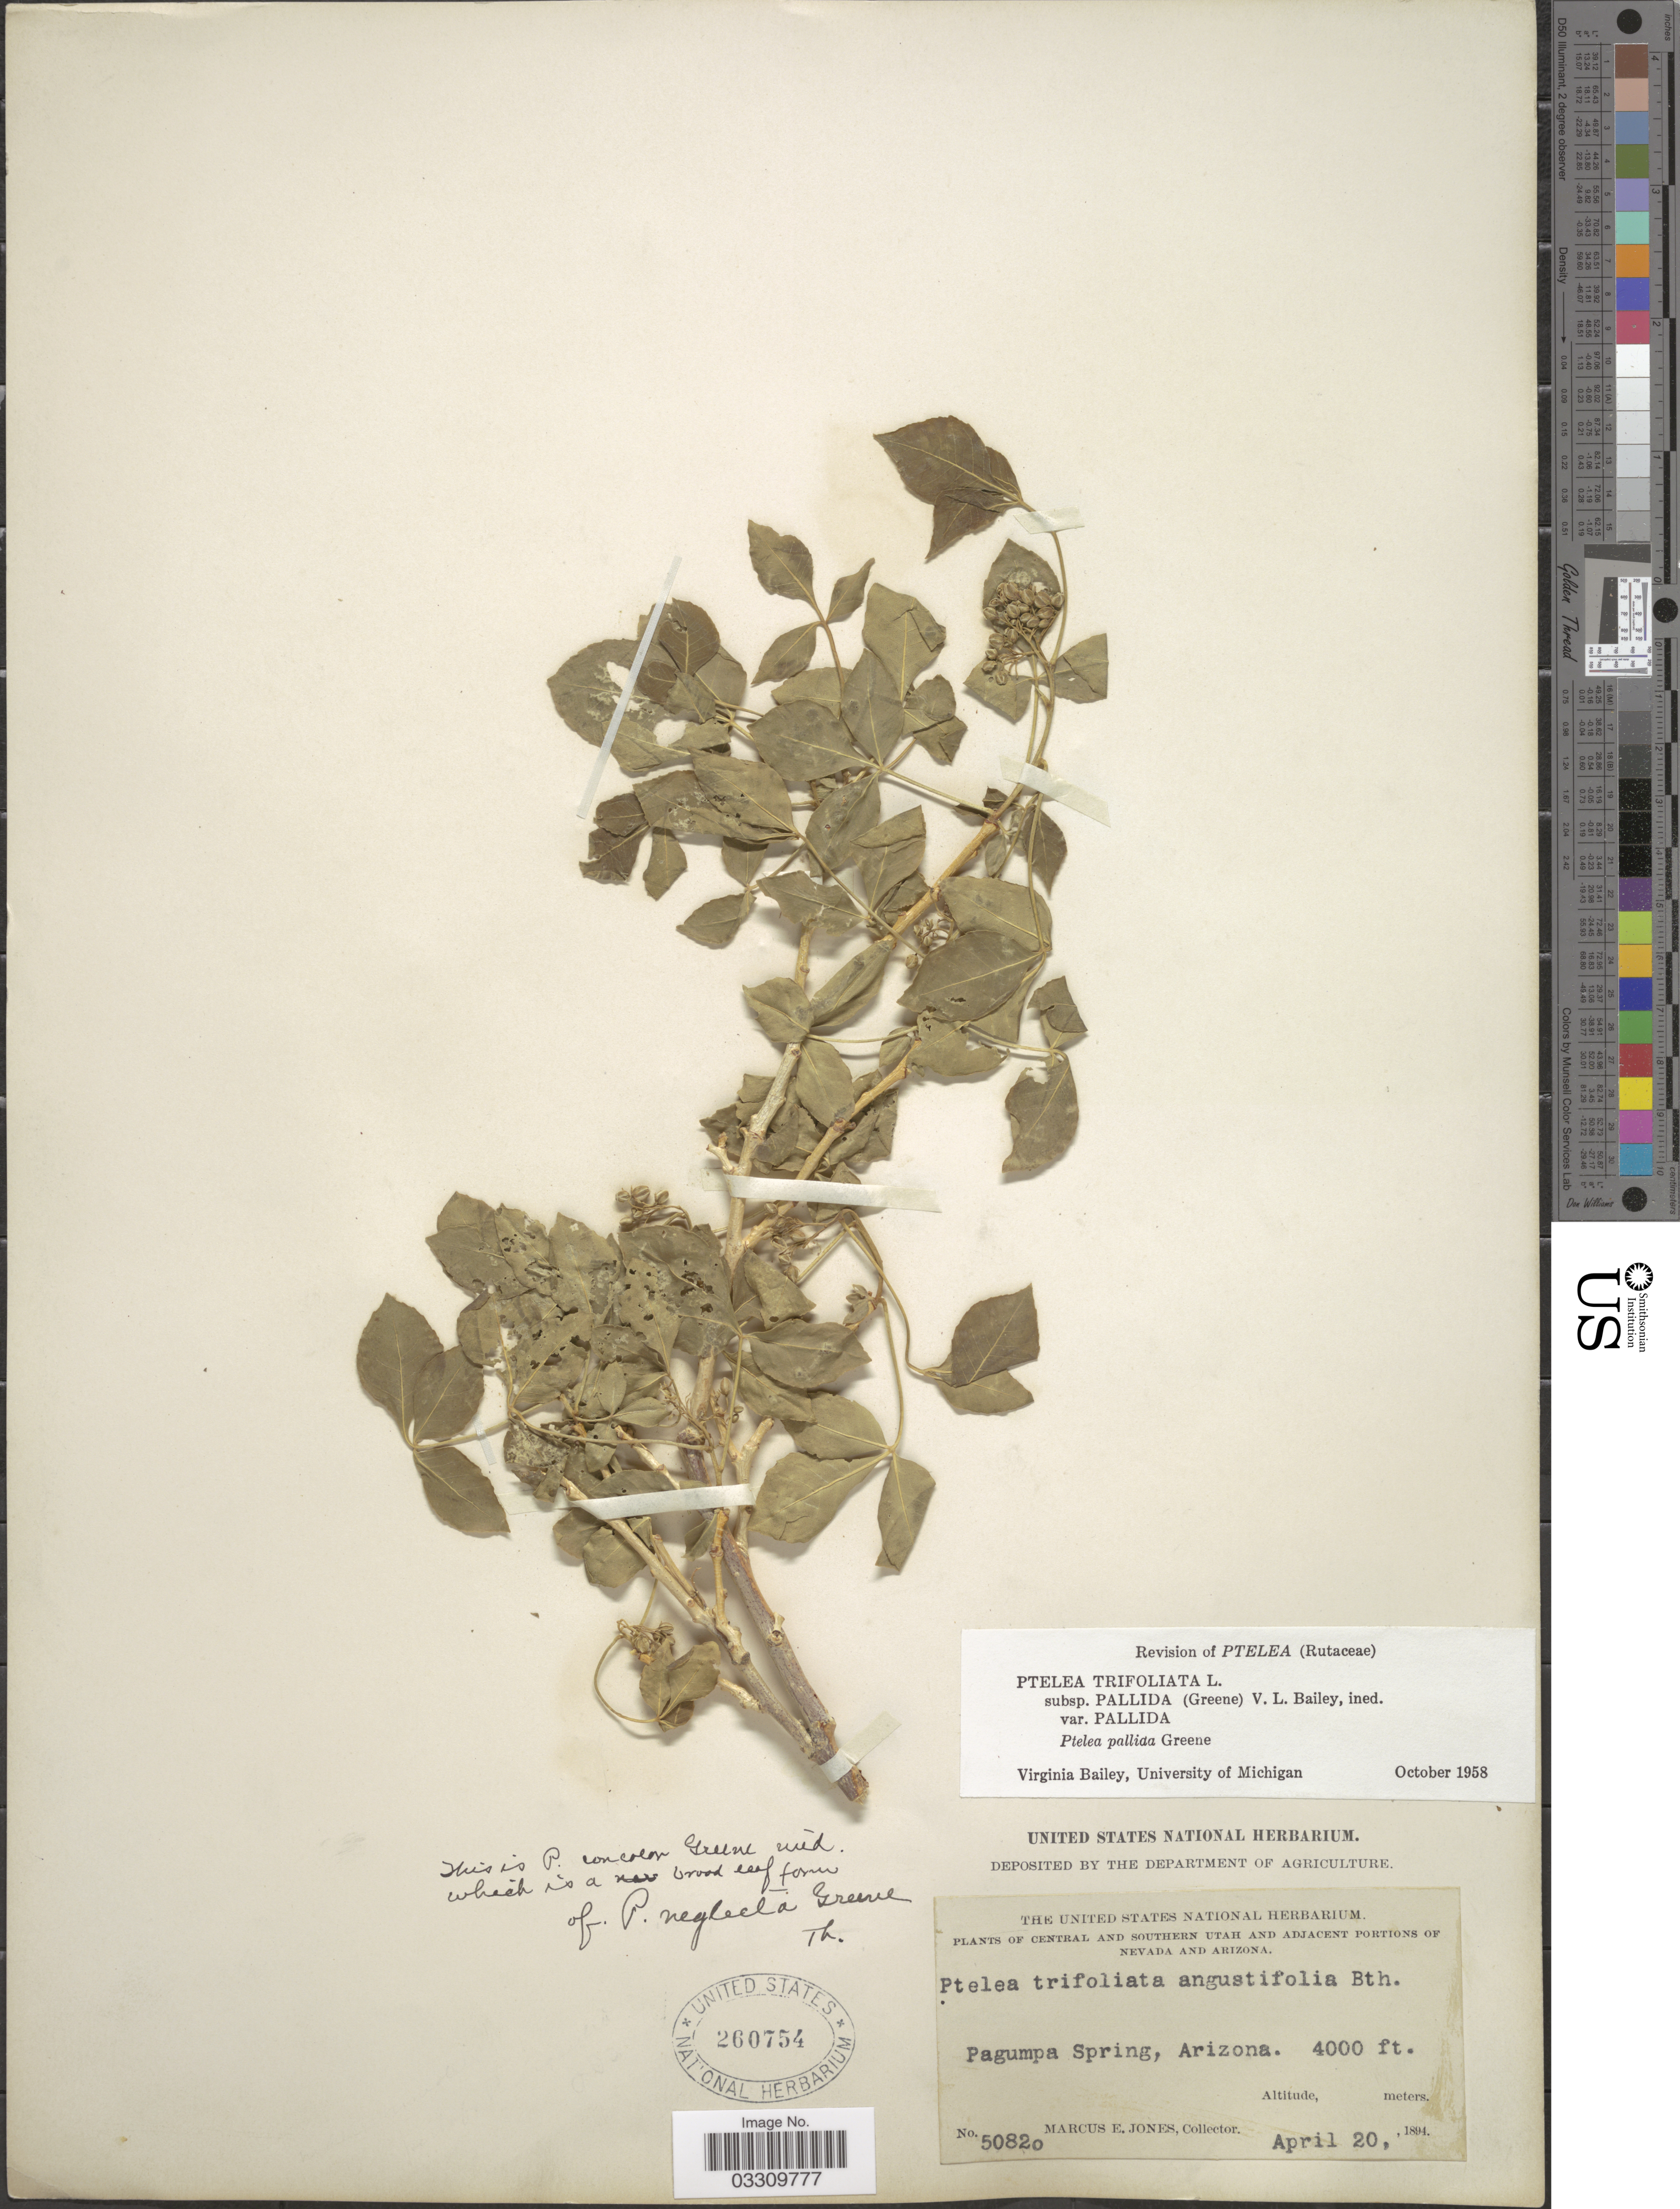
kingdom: Plantae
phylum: Tracheophyta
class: Magnoliopsida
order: Sapindales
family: Rutaceae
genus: Ptelea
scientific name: Ptelea trifoliata subsp. pallida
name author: (Greene) V. L. Bailey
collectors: M. E. Jones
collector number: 5082o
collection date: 1894-04-20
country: United States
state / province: Arizona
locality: Pagumpa Spring.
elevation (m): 1219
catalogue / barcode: US 260754